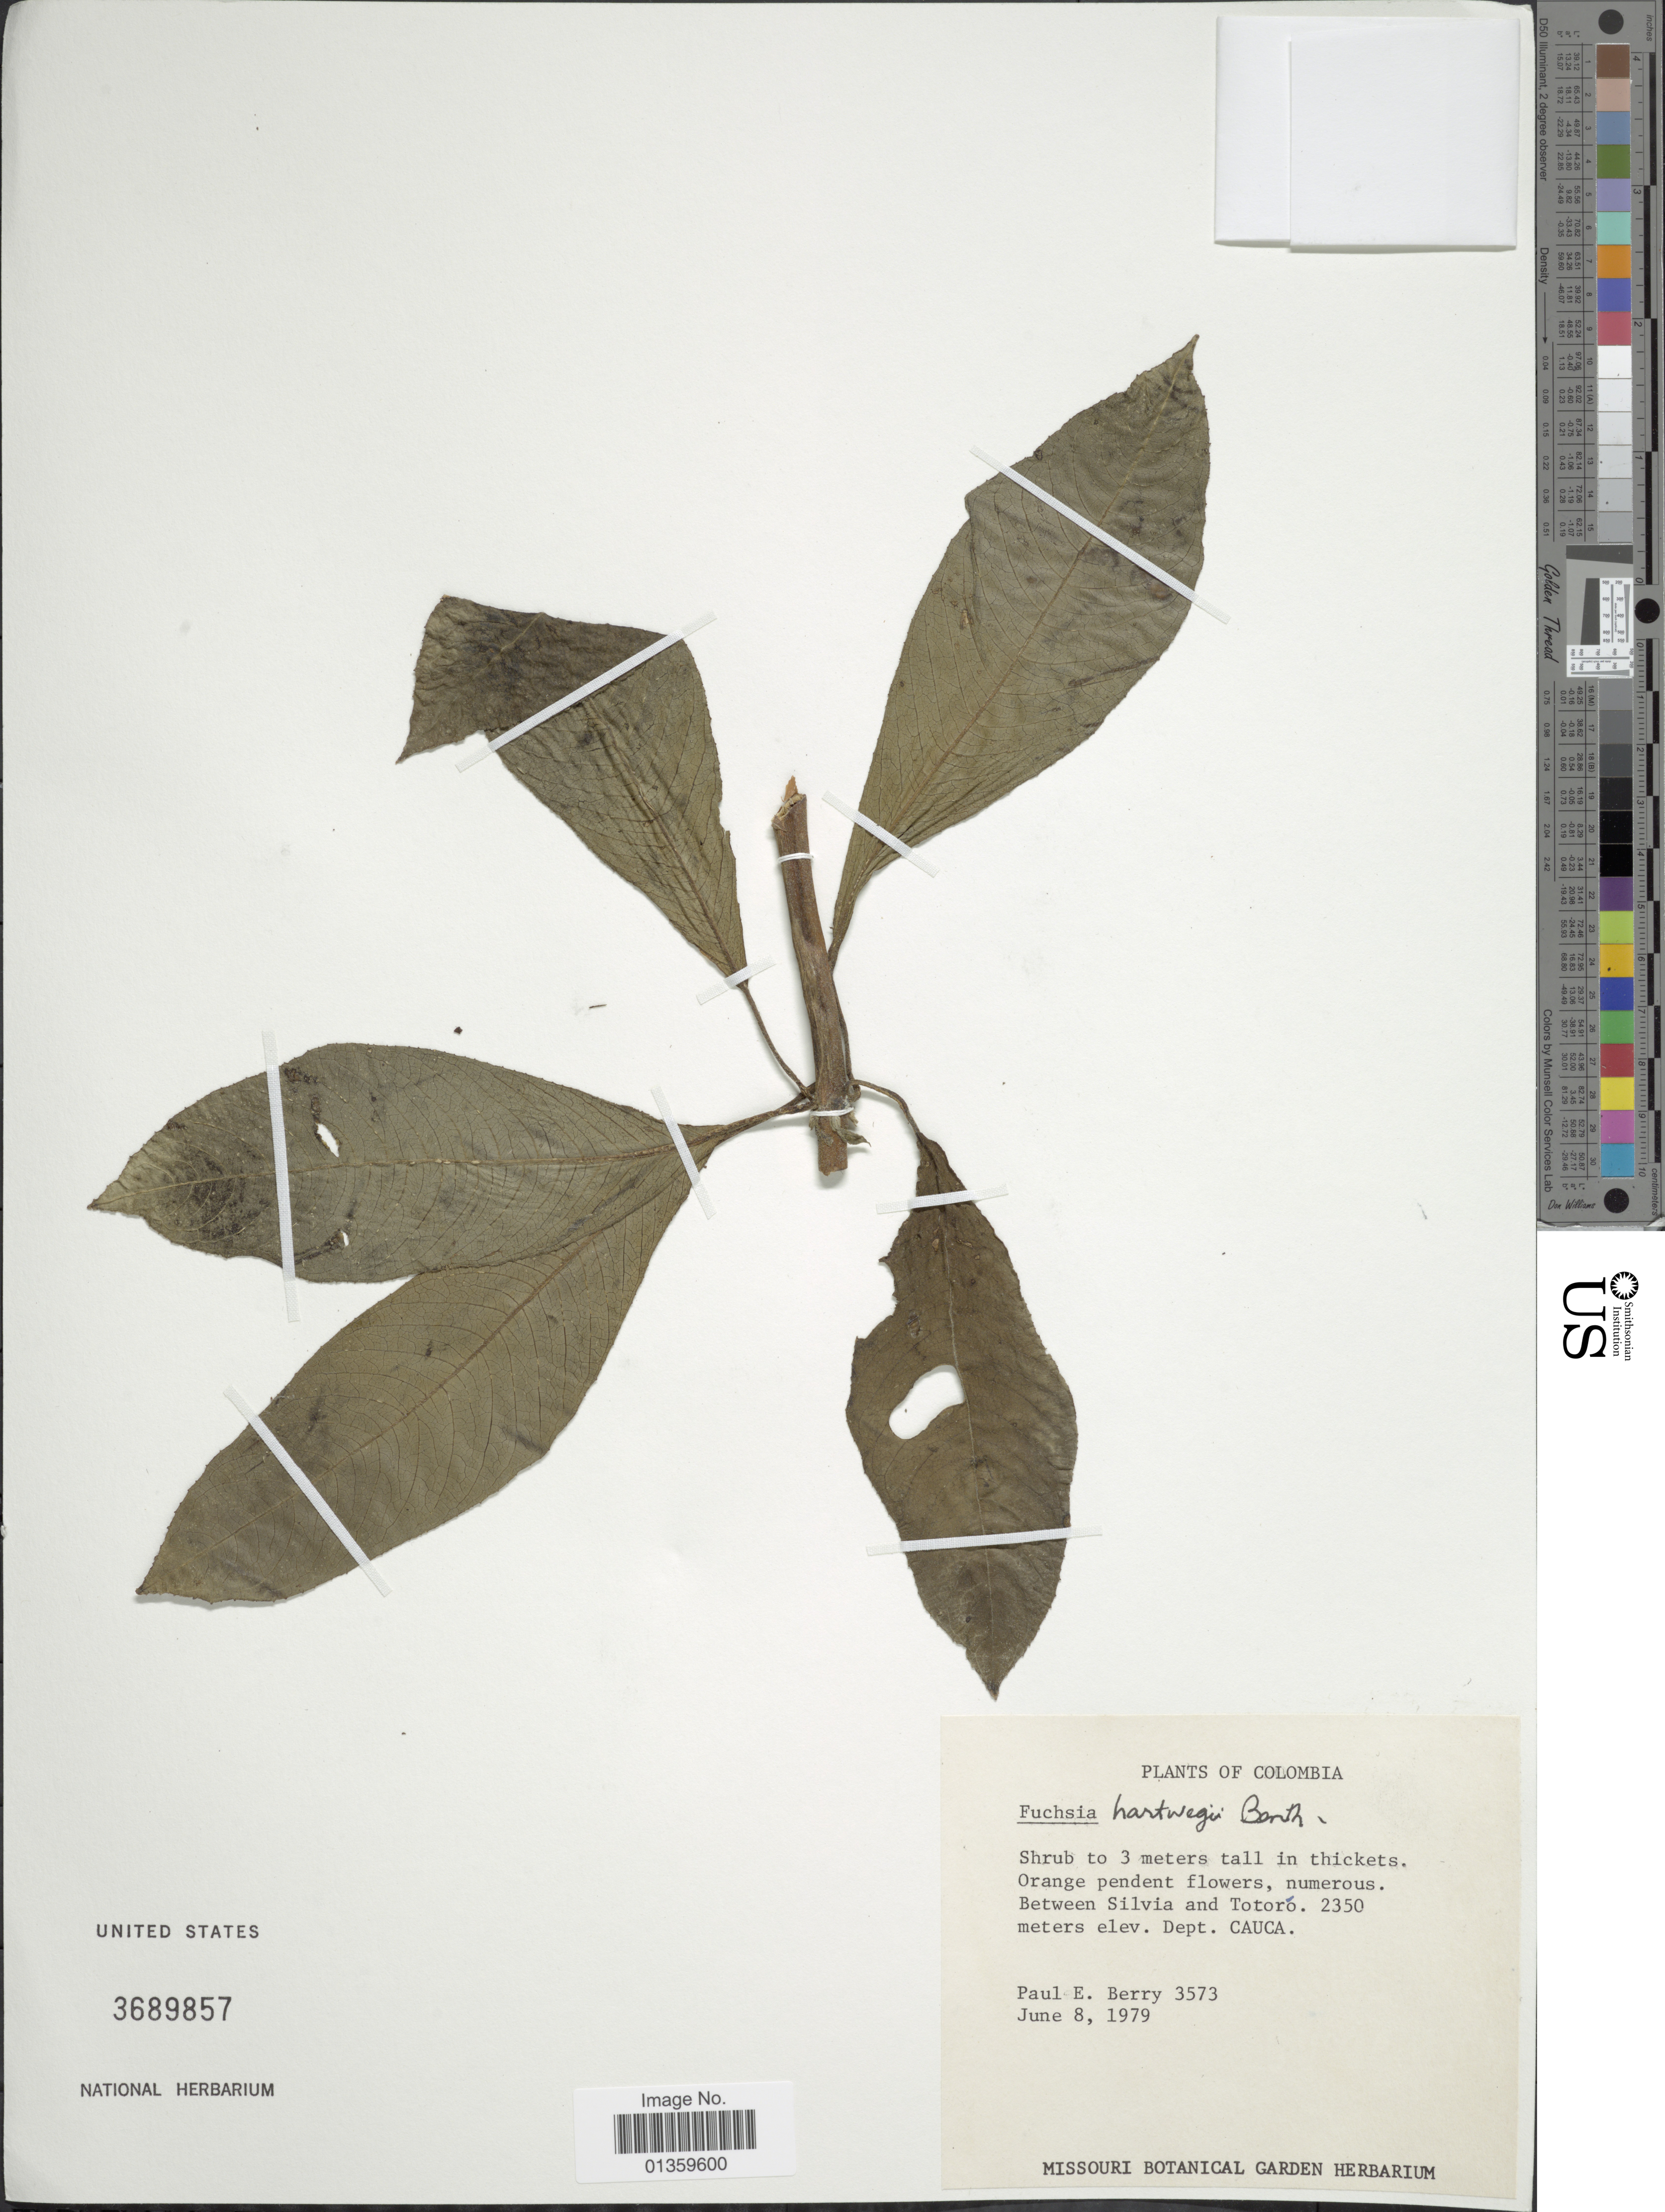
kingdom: Plantae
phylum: Tracheophyta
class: Magnoliopsida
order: Myrtales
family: Onagraceae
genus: Fuchsia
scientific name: Fuchsia hartwegii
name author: Benth.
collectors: P. E. Berry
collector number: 3573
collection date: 1979-06-08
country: Colombia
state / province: Cauca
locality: Between Silvia and Totoró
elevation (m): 2350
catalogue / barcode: US 3689857